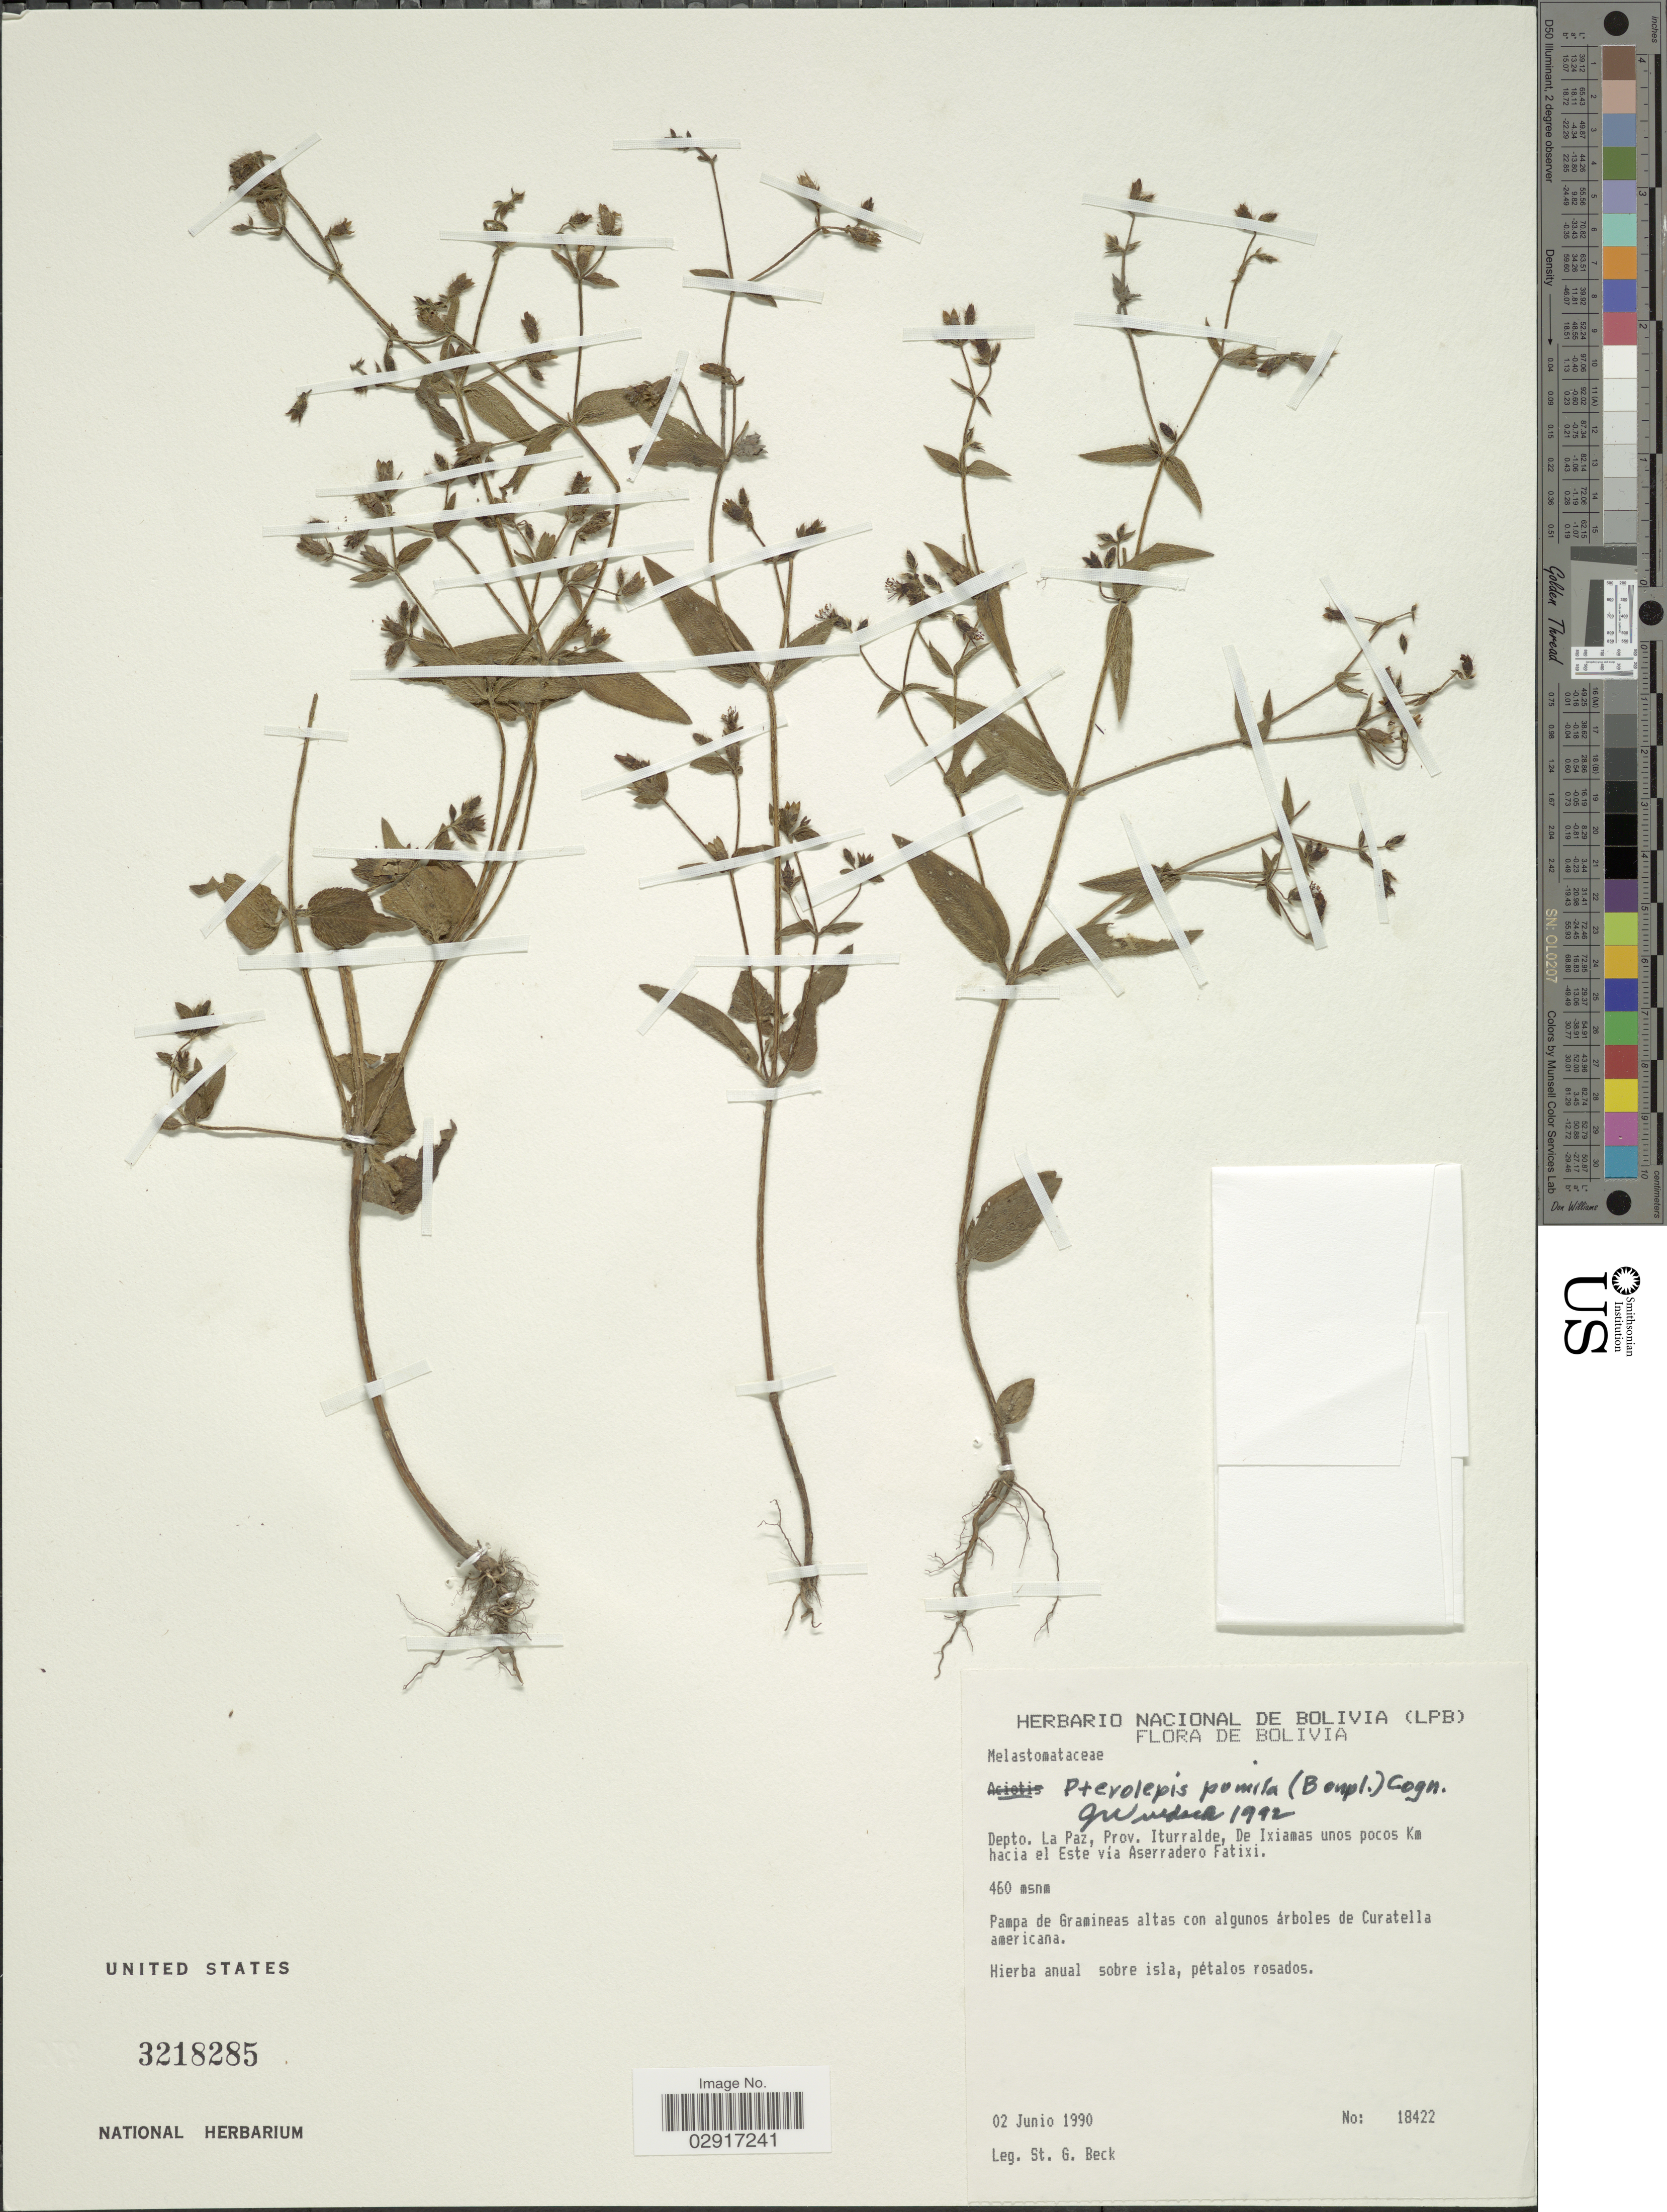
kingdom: Plantae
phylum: Tracheophyta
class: Magnoliopsida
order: Myrtales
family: Melastomataceae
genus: Pterolepis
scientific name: Pterolepis pumila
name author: (Bonpl.) DC. ex Crueg.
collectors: S. G. Beck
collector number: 18422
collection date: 1990-06-02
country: Bolivia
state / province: La Paz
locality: Depto. La Paz, Prov. Iturralde, De Ixiamas unos pocos Km hacia el Este vía Aserradero Fatixi.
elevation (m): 460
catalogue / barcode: US 3218285